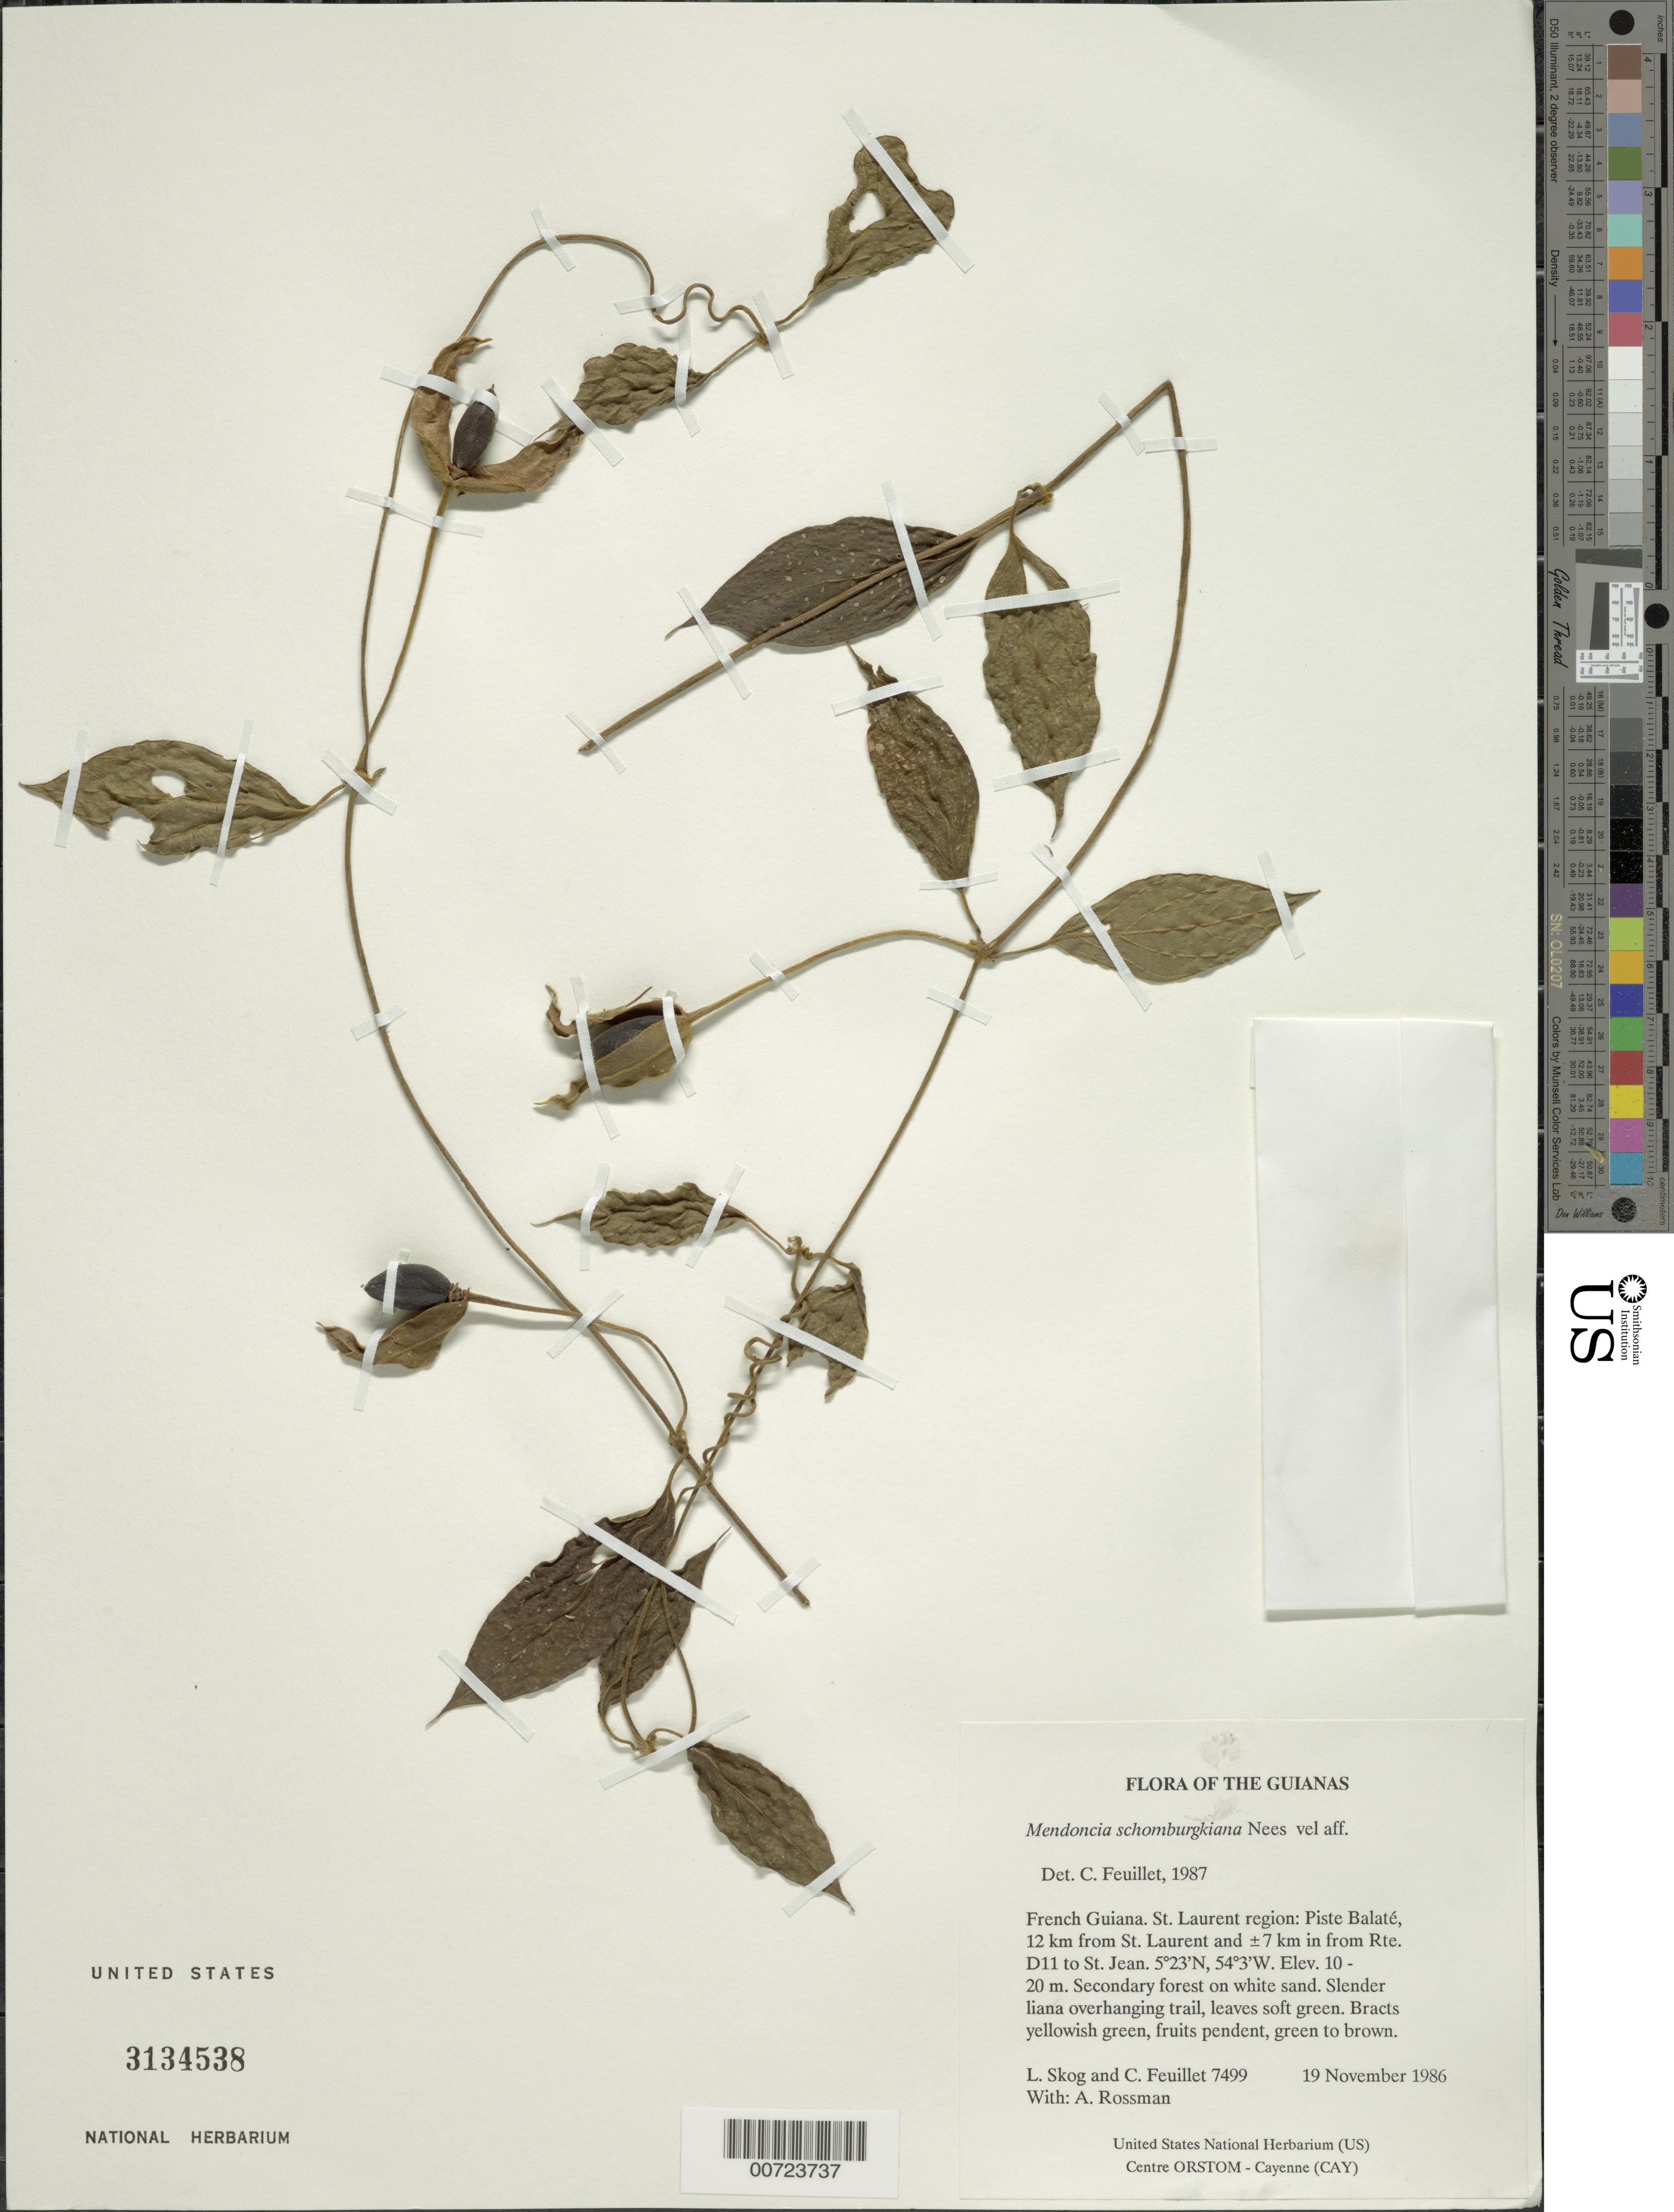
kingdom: Plantae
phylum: Tracheophyta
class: Magnoliopsida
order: Lamiales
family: Acanthaceae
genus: Mendoncia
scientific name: Mendoncia schomburgkiana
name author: Nees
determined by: Feuillet, C.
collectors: L. E. Skog, C. Feuillet & A. Rossman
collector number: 7499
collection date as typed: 19 November 1986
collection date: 1986-11-19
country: French Guiana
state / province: Saint-Laurent-du-Maroni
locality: Piste Balaté, 12 km from St. Laurent and ±7 km in from Rte. D11 to St. Jean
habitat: Secondary forest on white sand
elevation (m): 10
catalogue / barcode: US 3134538